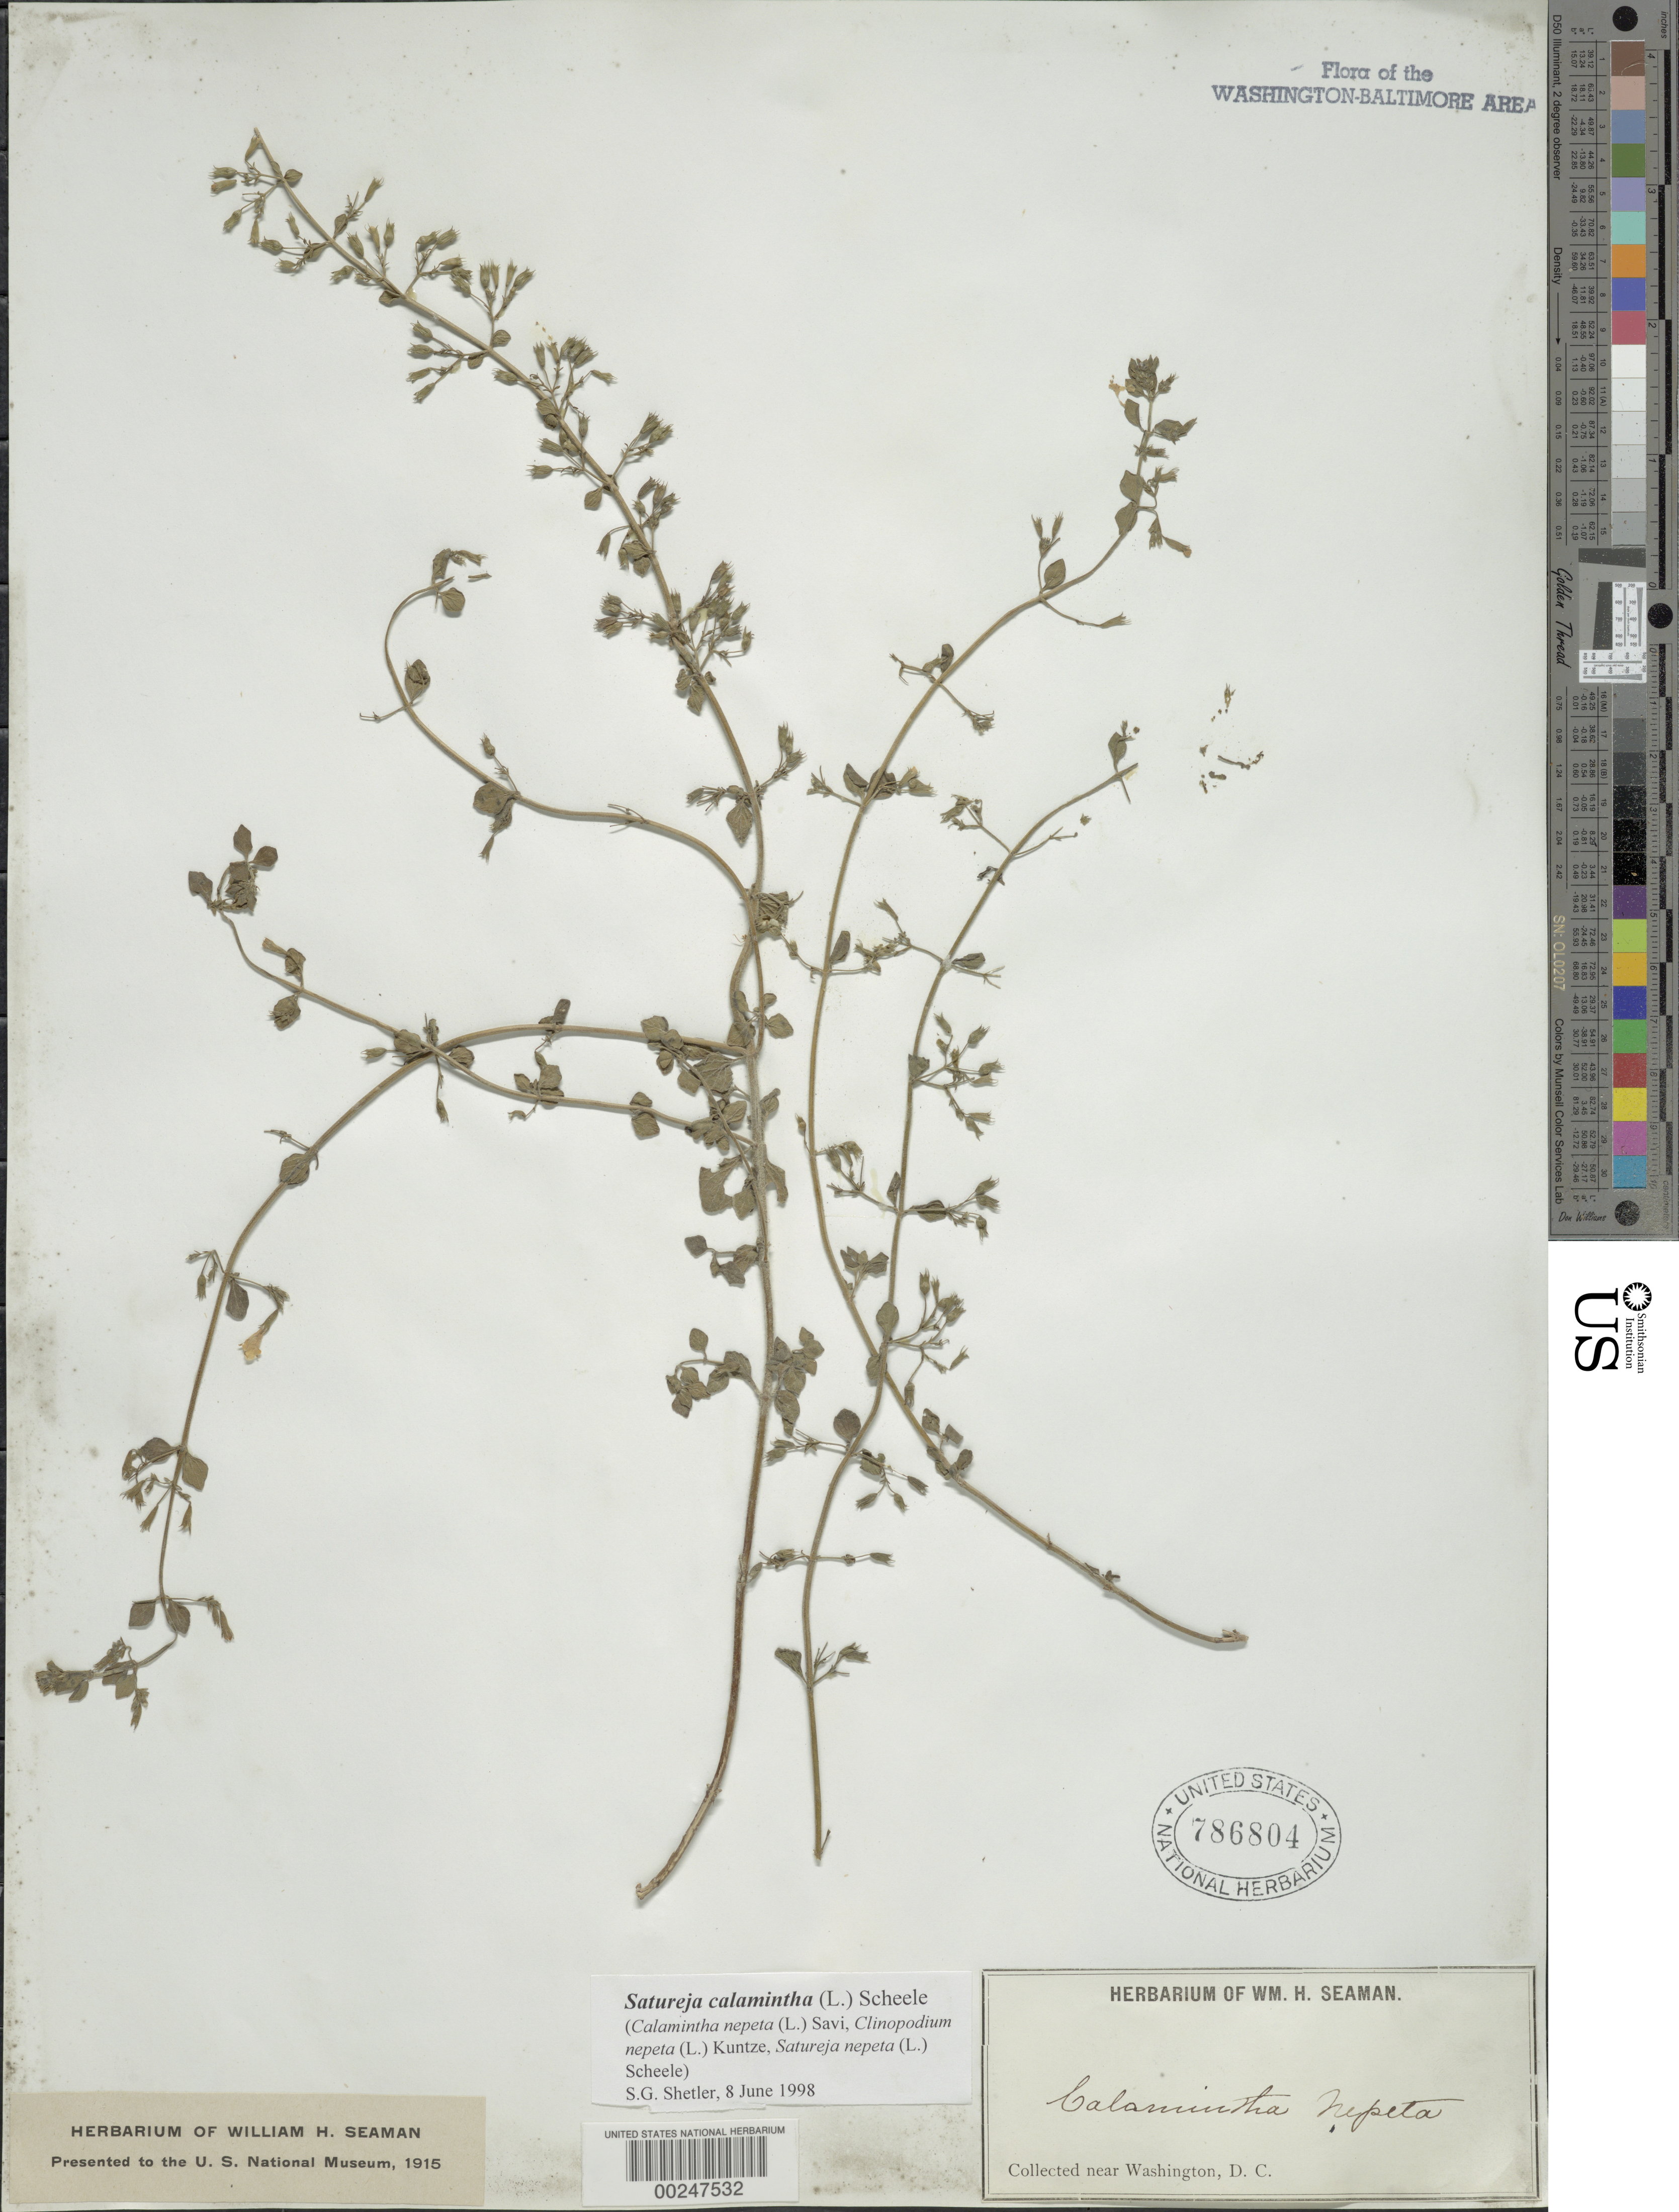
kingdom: Plantae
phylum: Tracheophyta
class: Magnoliopsida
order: Lamiales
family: Lamiaceae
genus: Clinopodium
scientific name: Clinopodium nepeta subsp. glandulosum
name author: (Req.) Govaerts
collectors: W. Seaman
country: United States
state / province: District of Columbia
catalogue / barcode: US 76804